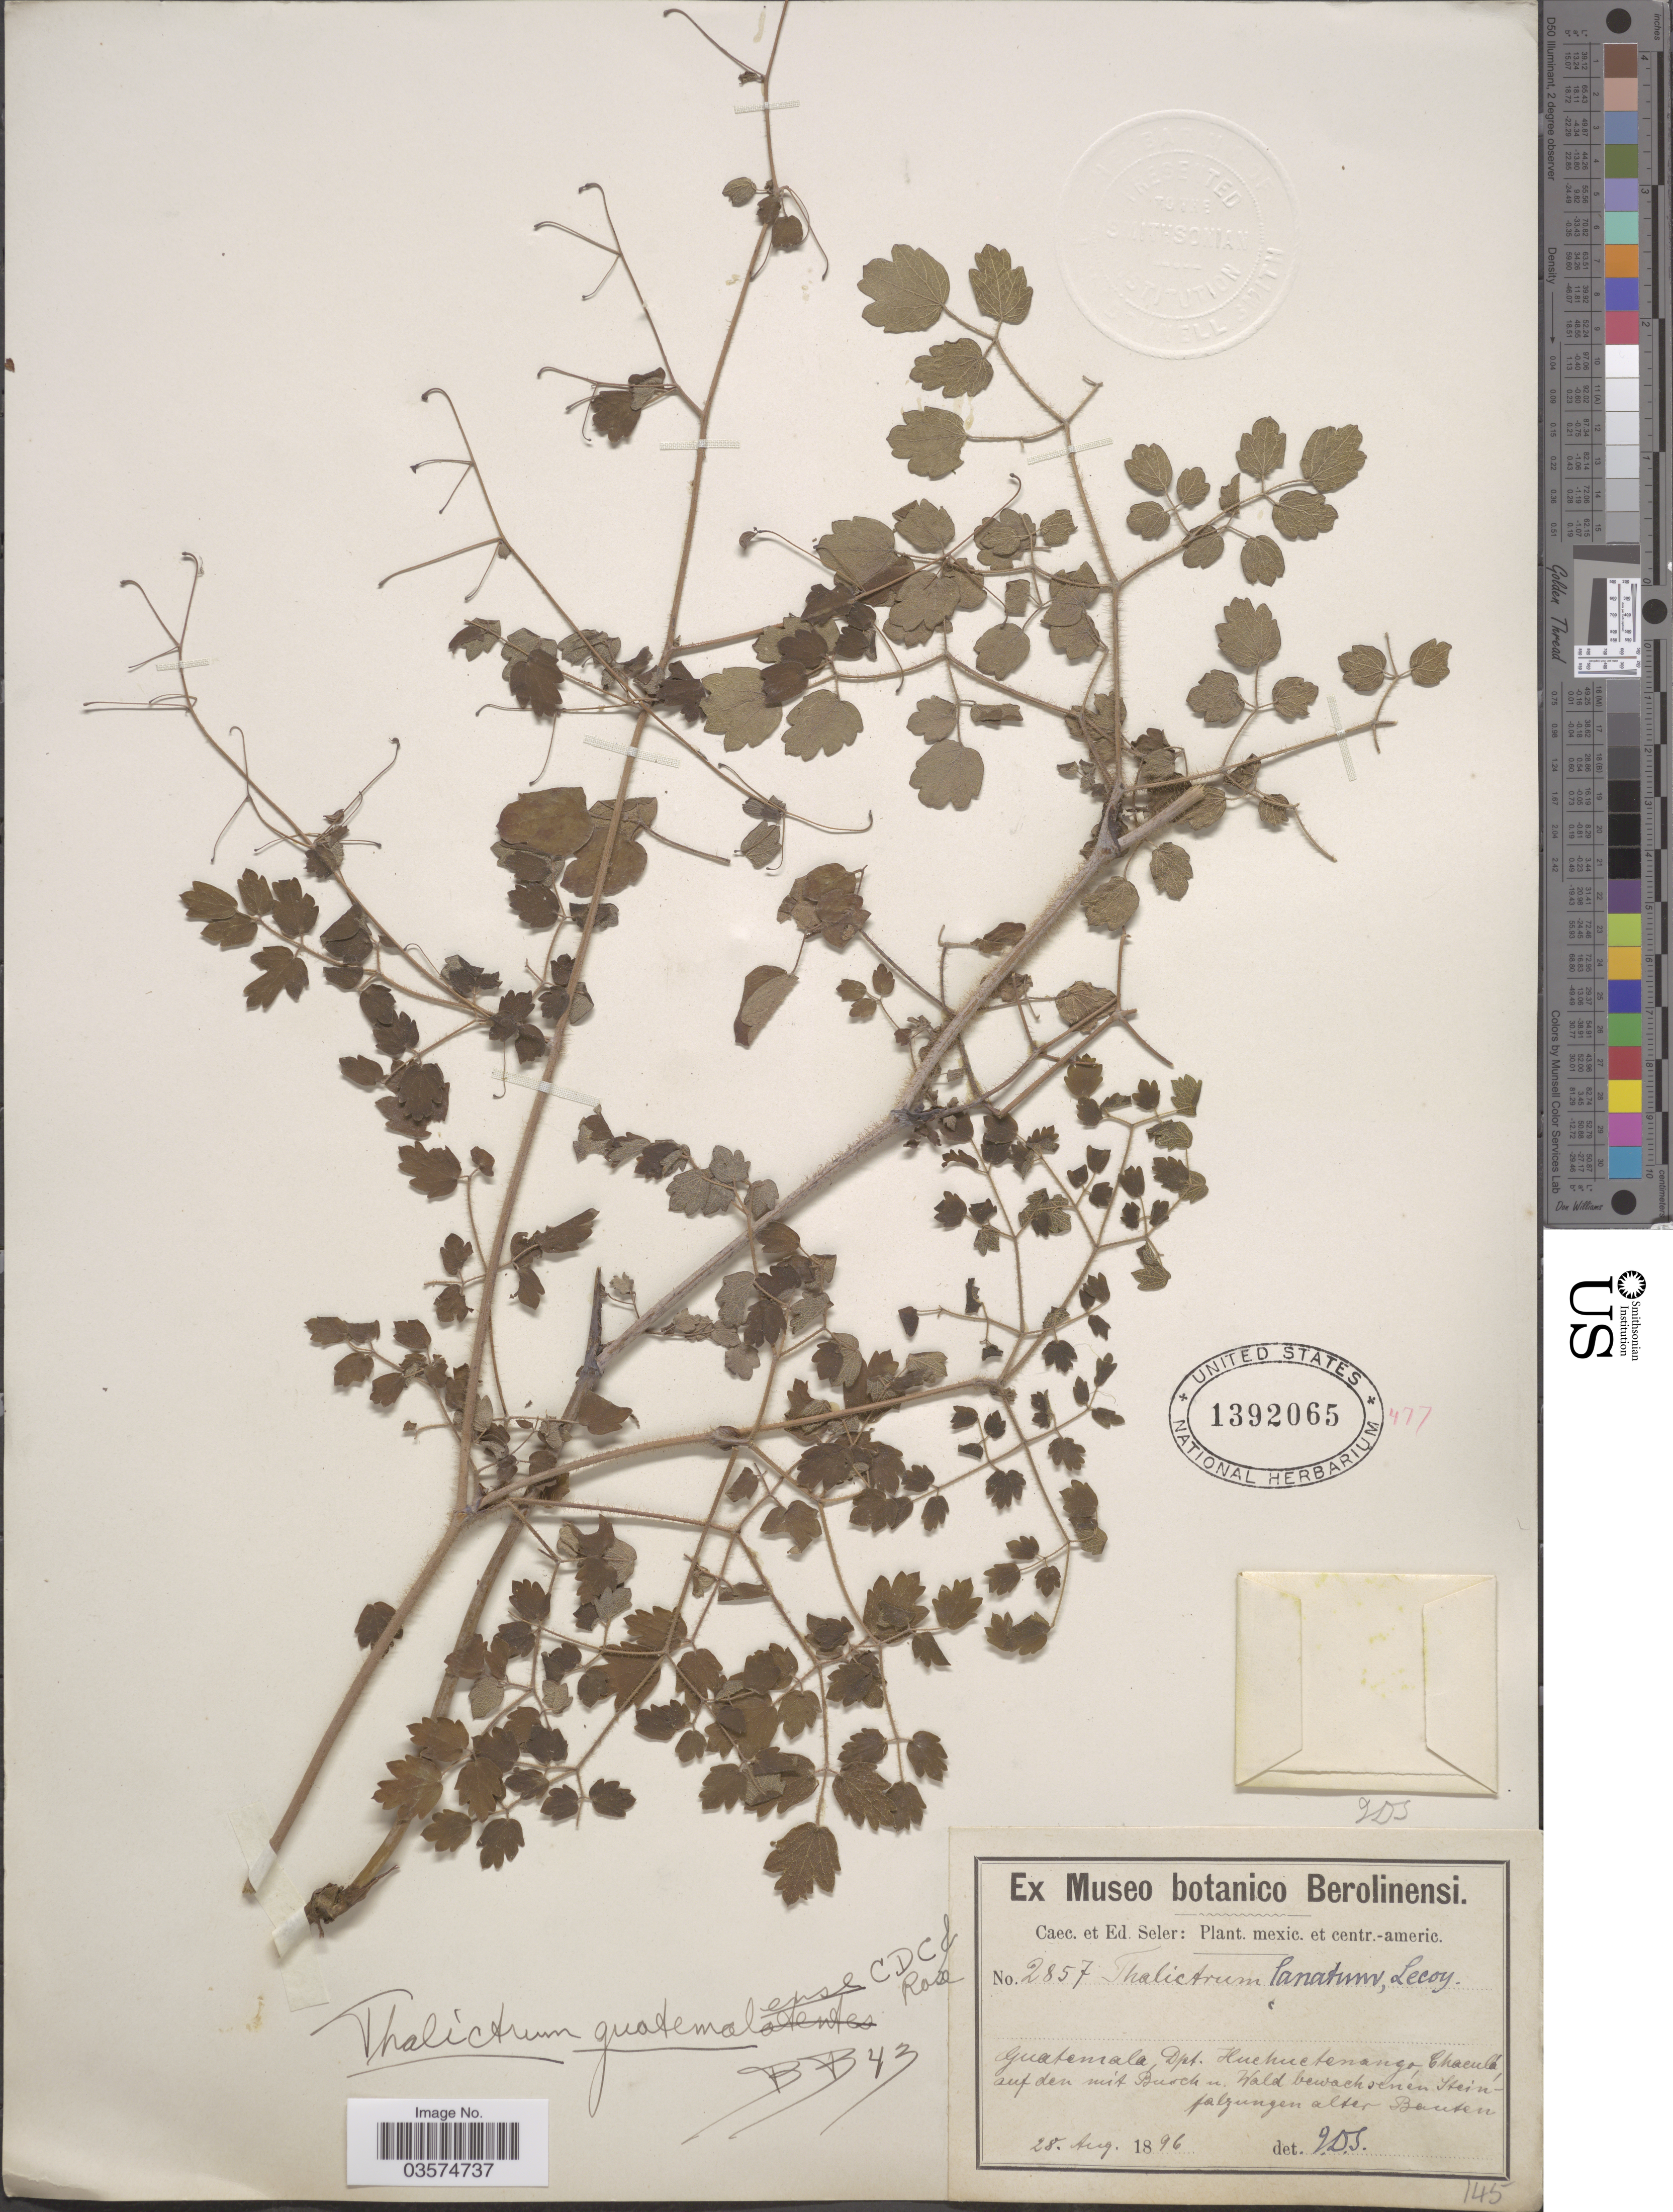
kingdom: Plantae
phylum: Tracheophyta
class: Magnoliopsida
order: Ranunculales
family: Ranunculaceae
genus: Thalictrum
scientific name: Thalictrum guatemalense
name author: C. DC. & Rose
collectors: C. Seler & E. Seler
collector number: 2857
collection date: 1896-08-28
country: Guatemala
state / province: Huehuetenango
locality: Chacula auf den mit Burch u. Wald bewachsenen Steinfalzungen alter Bouten.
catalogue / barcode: US 1392065